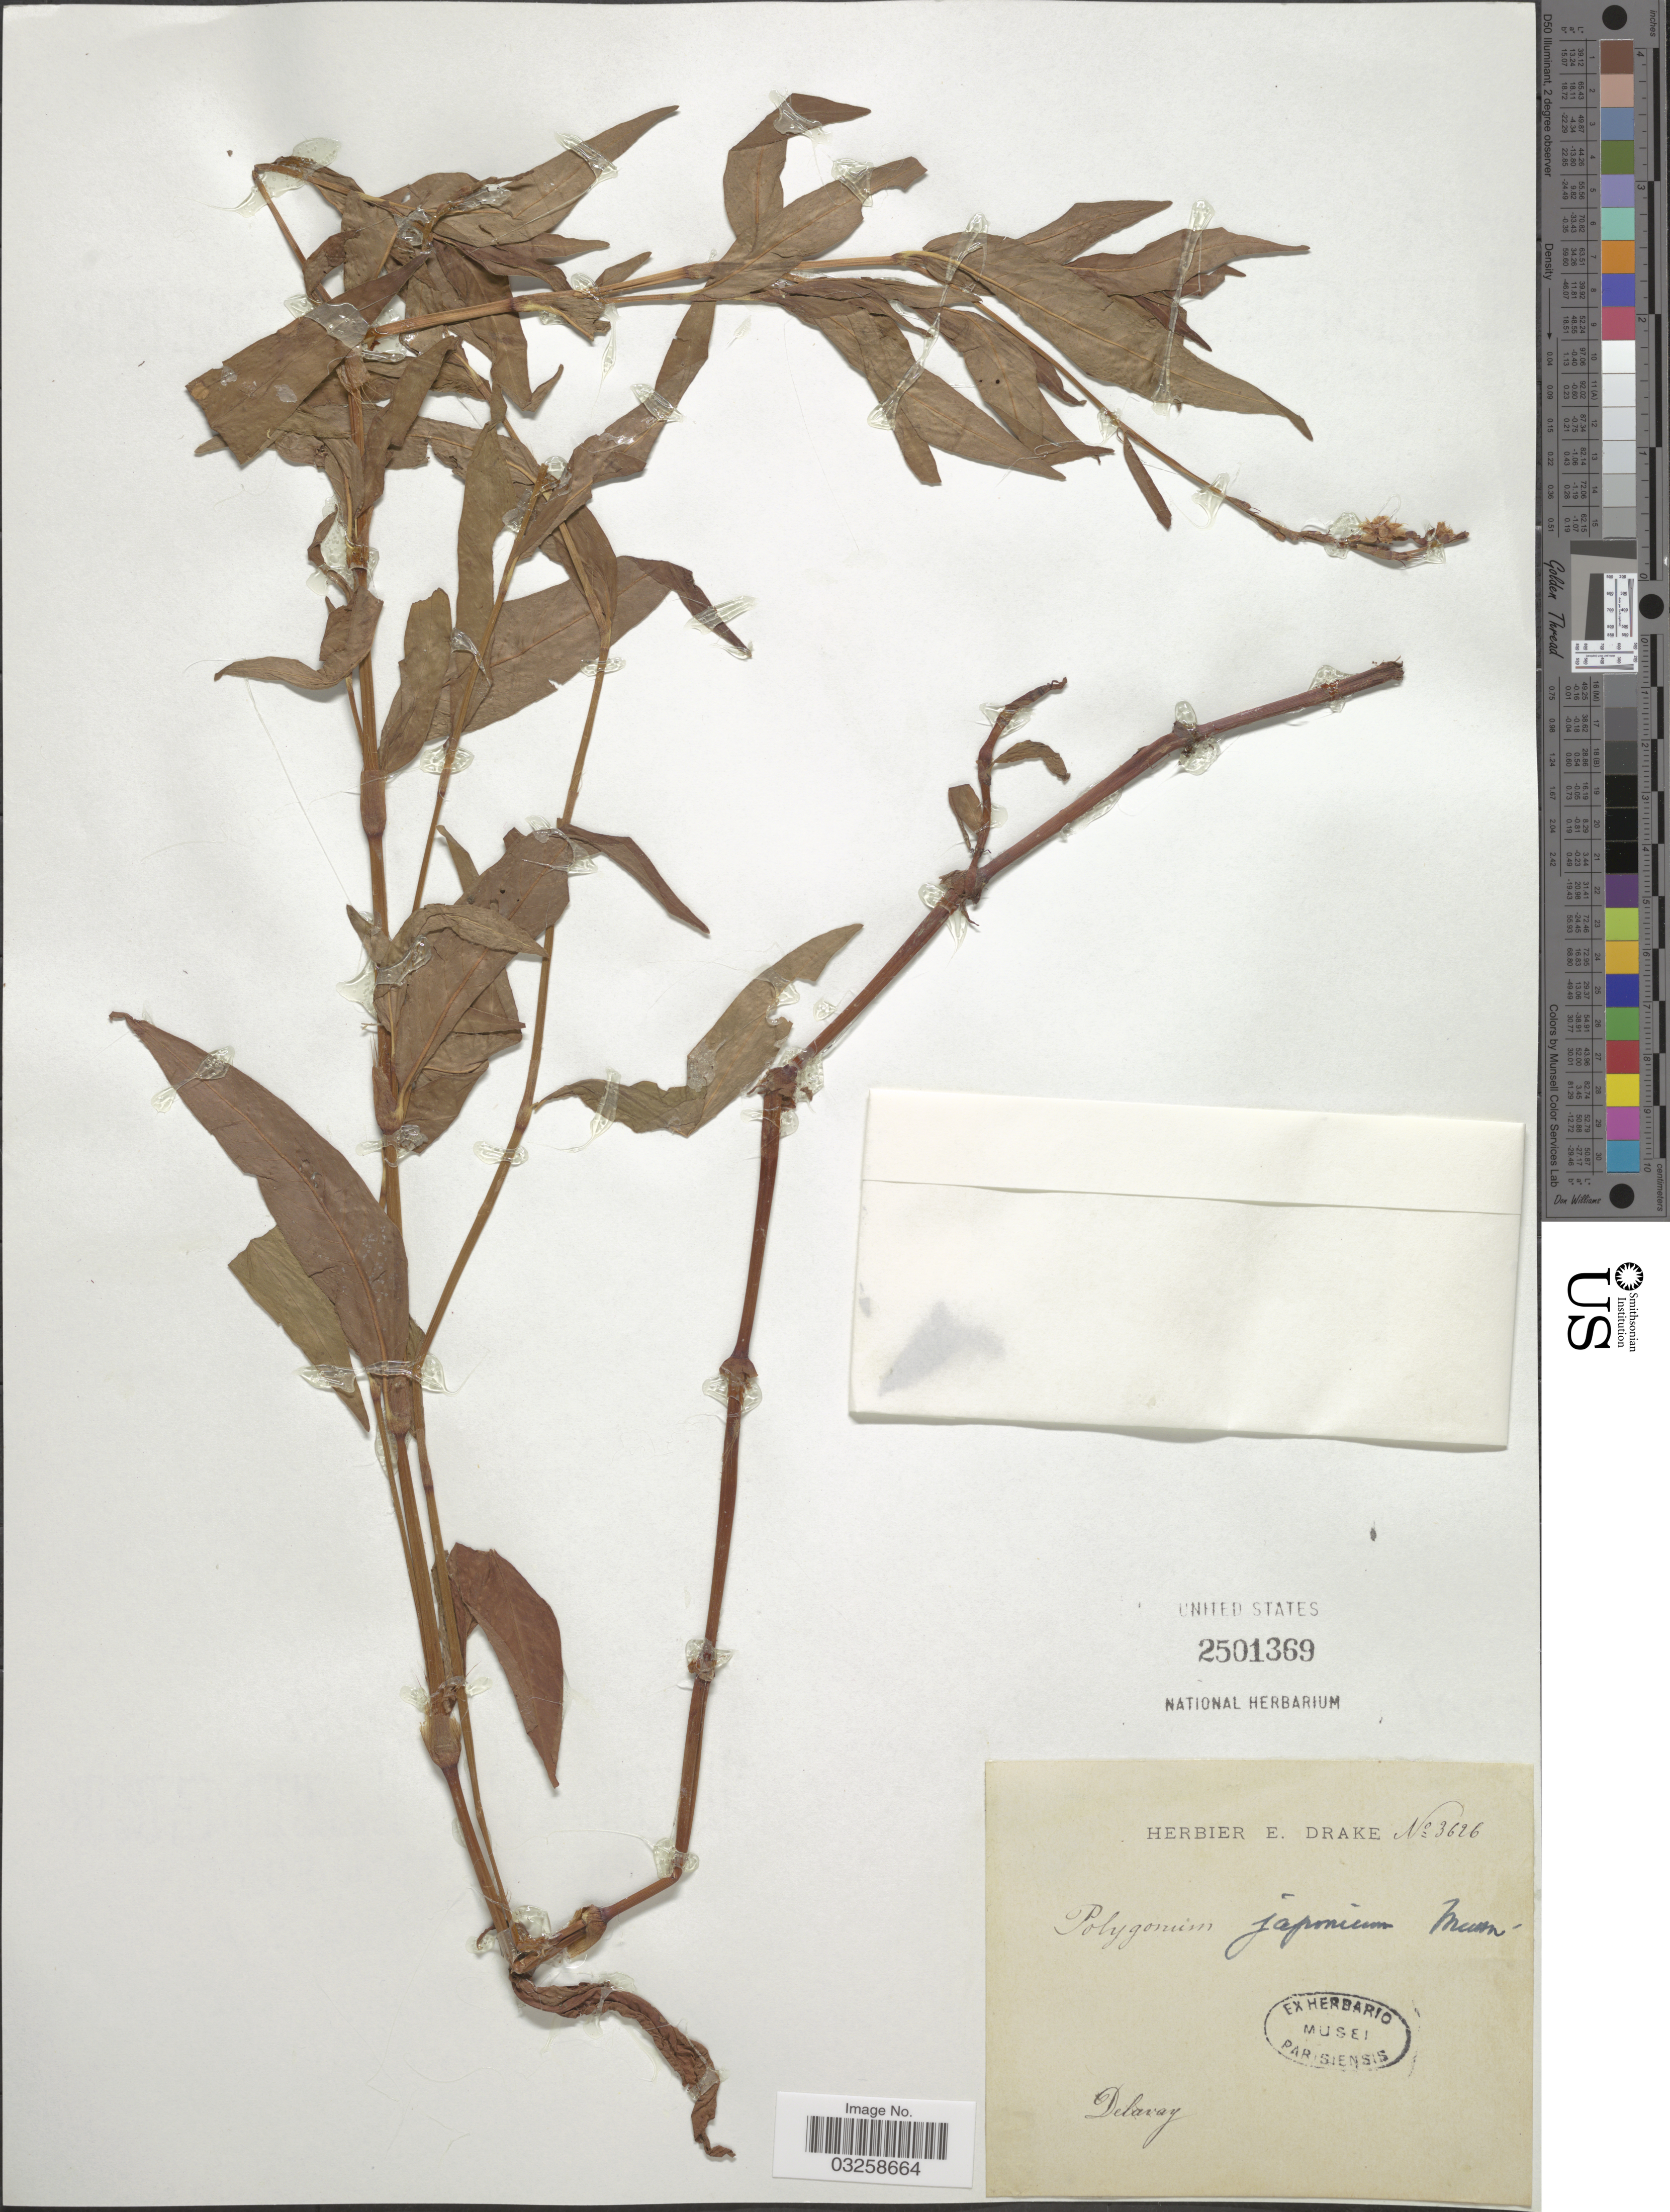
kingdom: Plantae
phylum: Tracheophyta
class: Magnoliopsida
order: Caryophyllales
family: Polygonaceae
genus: Polygonum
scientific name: Polygonum japonicum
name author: Meisn.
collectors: Delavay, --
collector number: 3626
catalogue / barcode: US 2501369